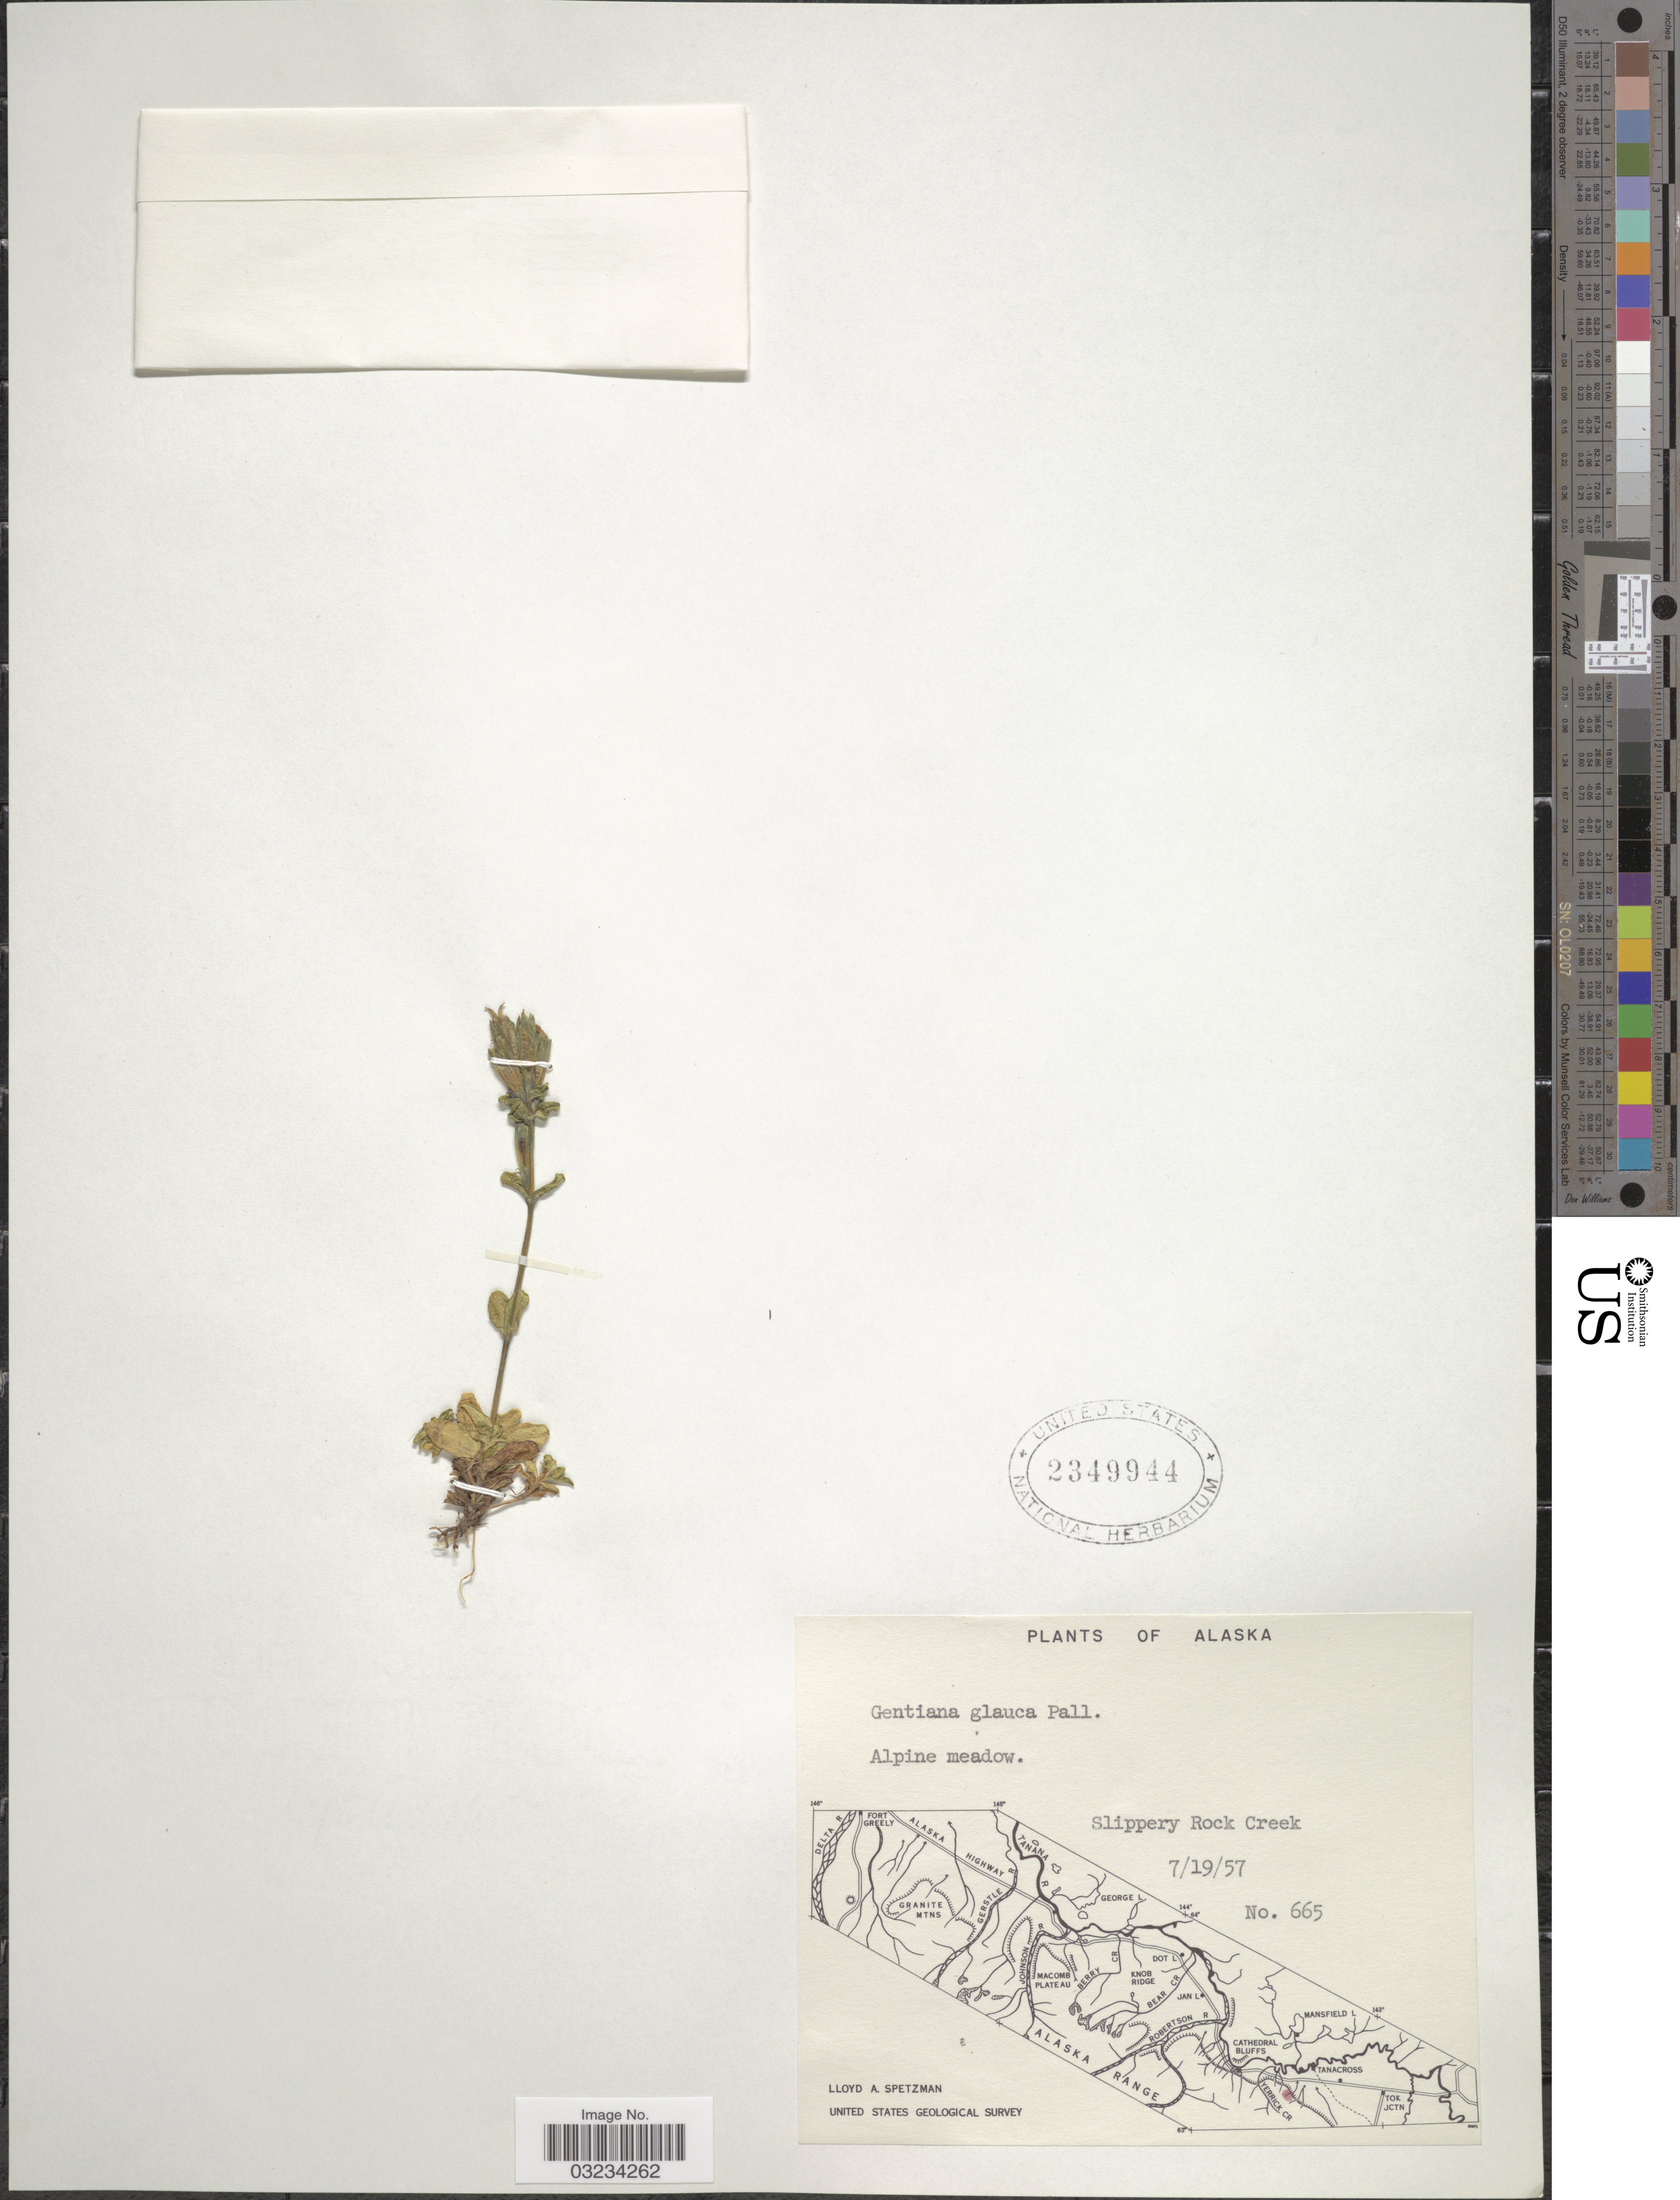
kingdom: Plantae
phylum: Tracheophyta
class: Magnoliopsida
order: Gentianales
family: Gentianaceae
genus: Gentiana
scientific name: Gentiana glauca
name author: Pall.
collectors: L. Spetzman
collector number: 665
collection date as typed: Transcribed d/m/y: 19/7/57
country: United States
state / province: Alaska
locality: Alpine meadow. Slippery Rock Creek.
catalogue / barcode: US 2349944